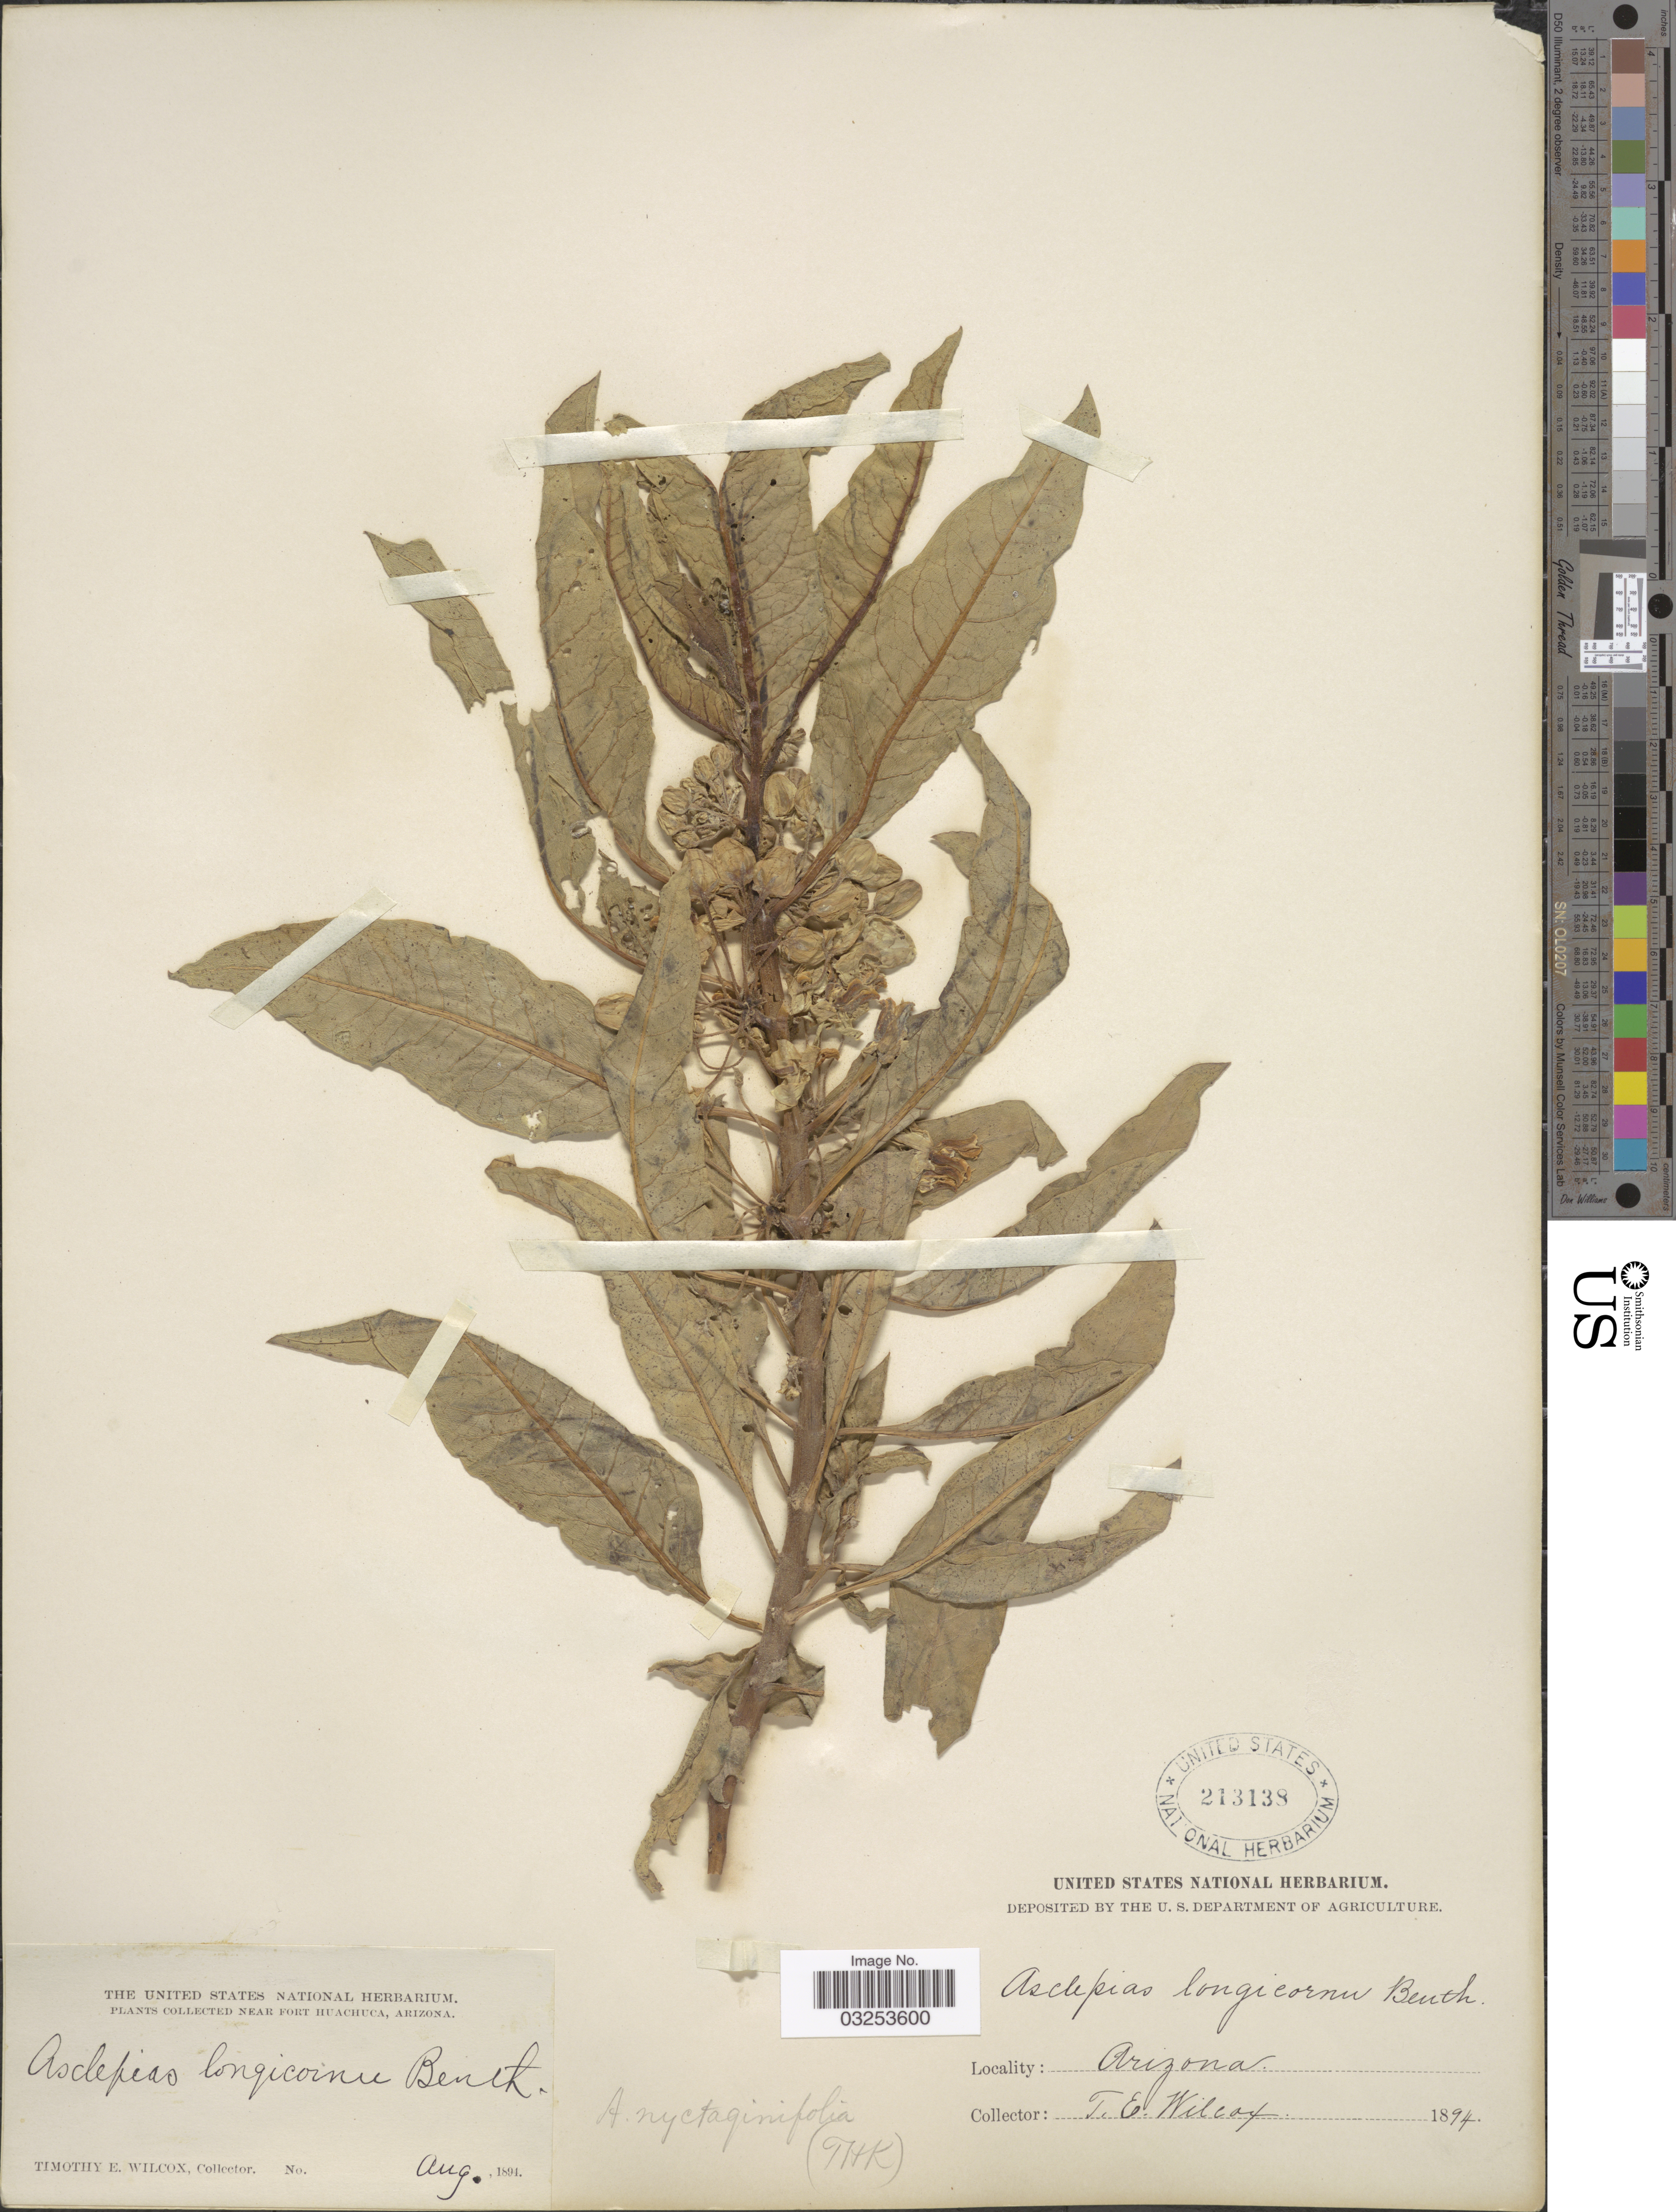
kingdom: Plantae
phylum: Tracheophyta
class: Magnoliopsida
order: Gentianales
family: Apocynaceae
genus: Asclepias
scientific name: Asclepias albicans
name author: S. Watson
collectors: T. E. Wilcox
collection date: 1894-08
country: United States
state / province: Arizona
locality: Near Port Huachuca.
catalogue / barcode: US 213138